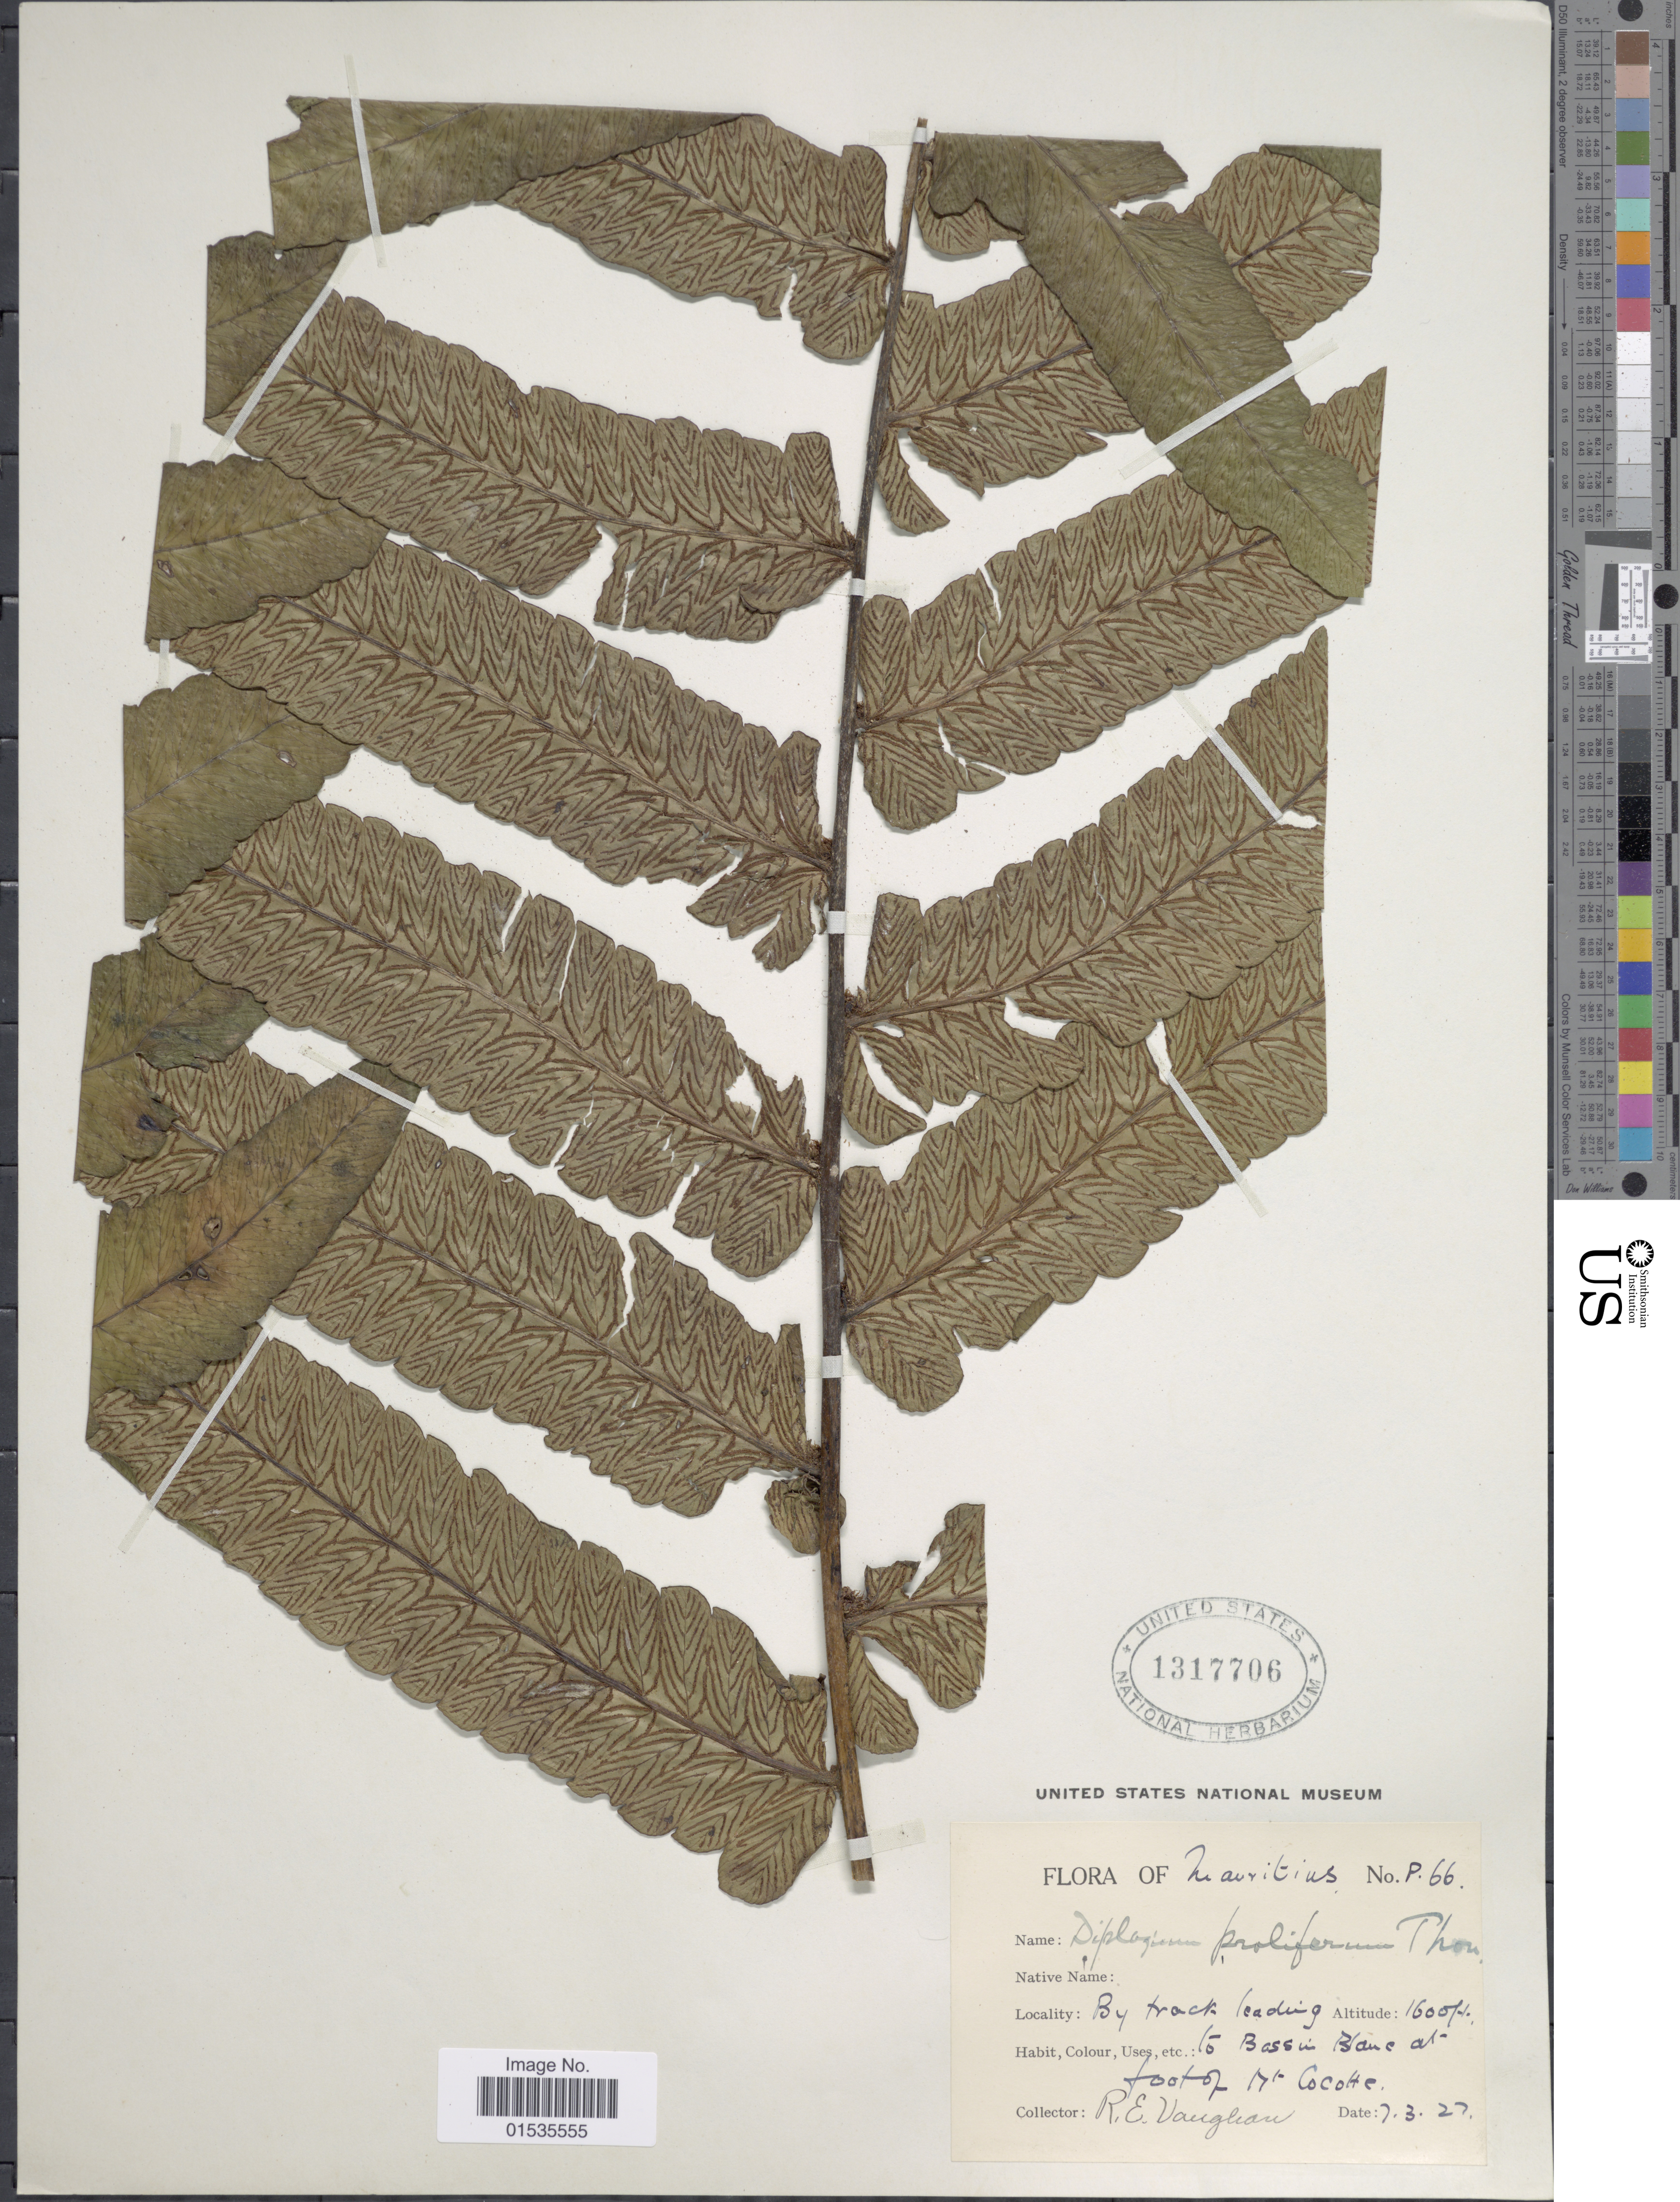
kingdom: Plantae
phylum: Tracheophyta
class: Polypodiopsida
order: Polypodiales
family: Athyriaceae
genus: Diplazium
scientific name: Diplazium proliferum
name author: (Lam.) Thouars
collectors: R. Vaughan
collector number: P. 66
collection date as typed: Transcribed d/m/y: 7/3/27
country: Mauritius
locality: By track leading to bassin , Blanc at foot of Mt. Cocohe [interpreted]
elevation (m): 488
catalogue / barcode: US 1317706